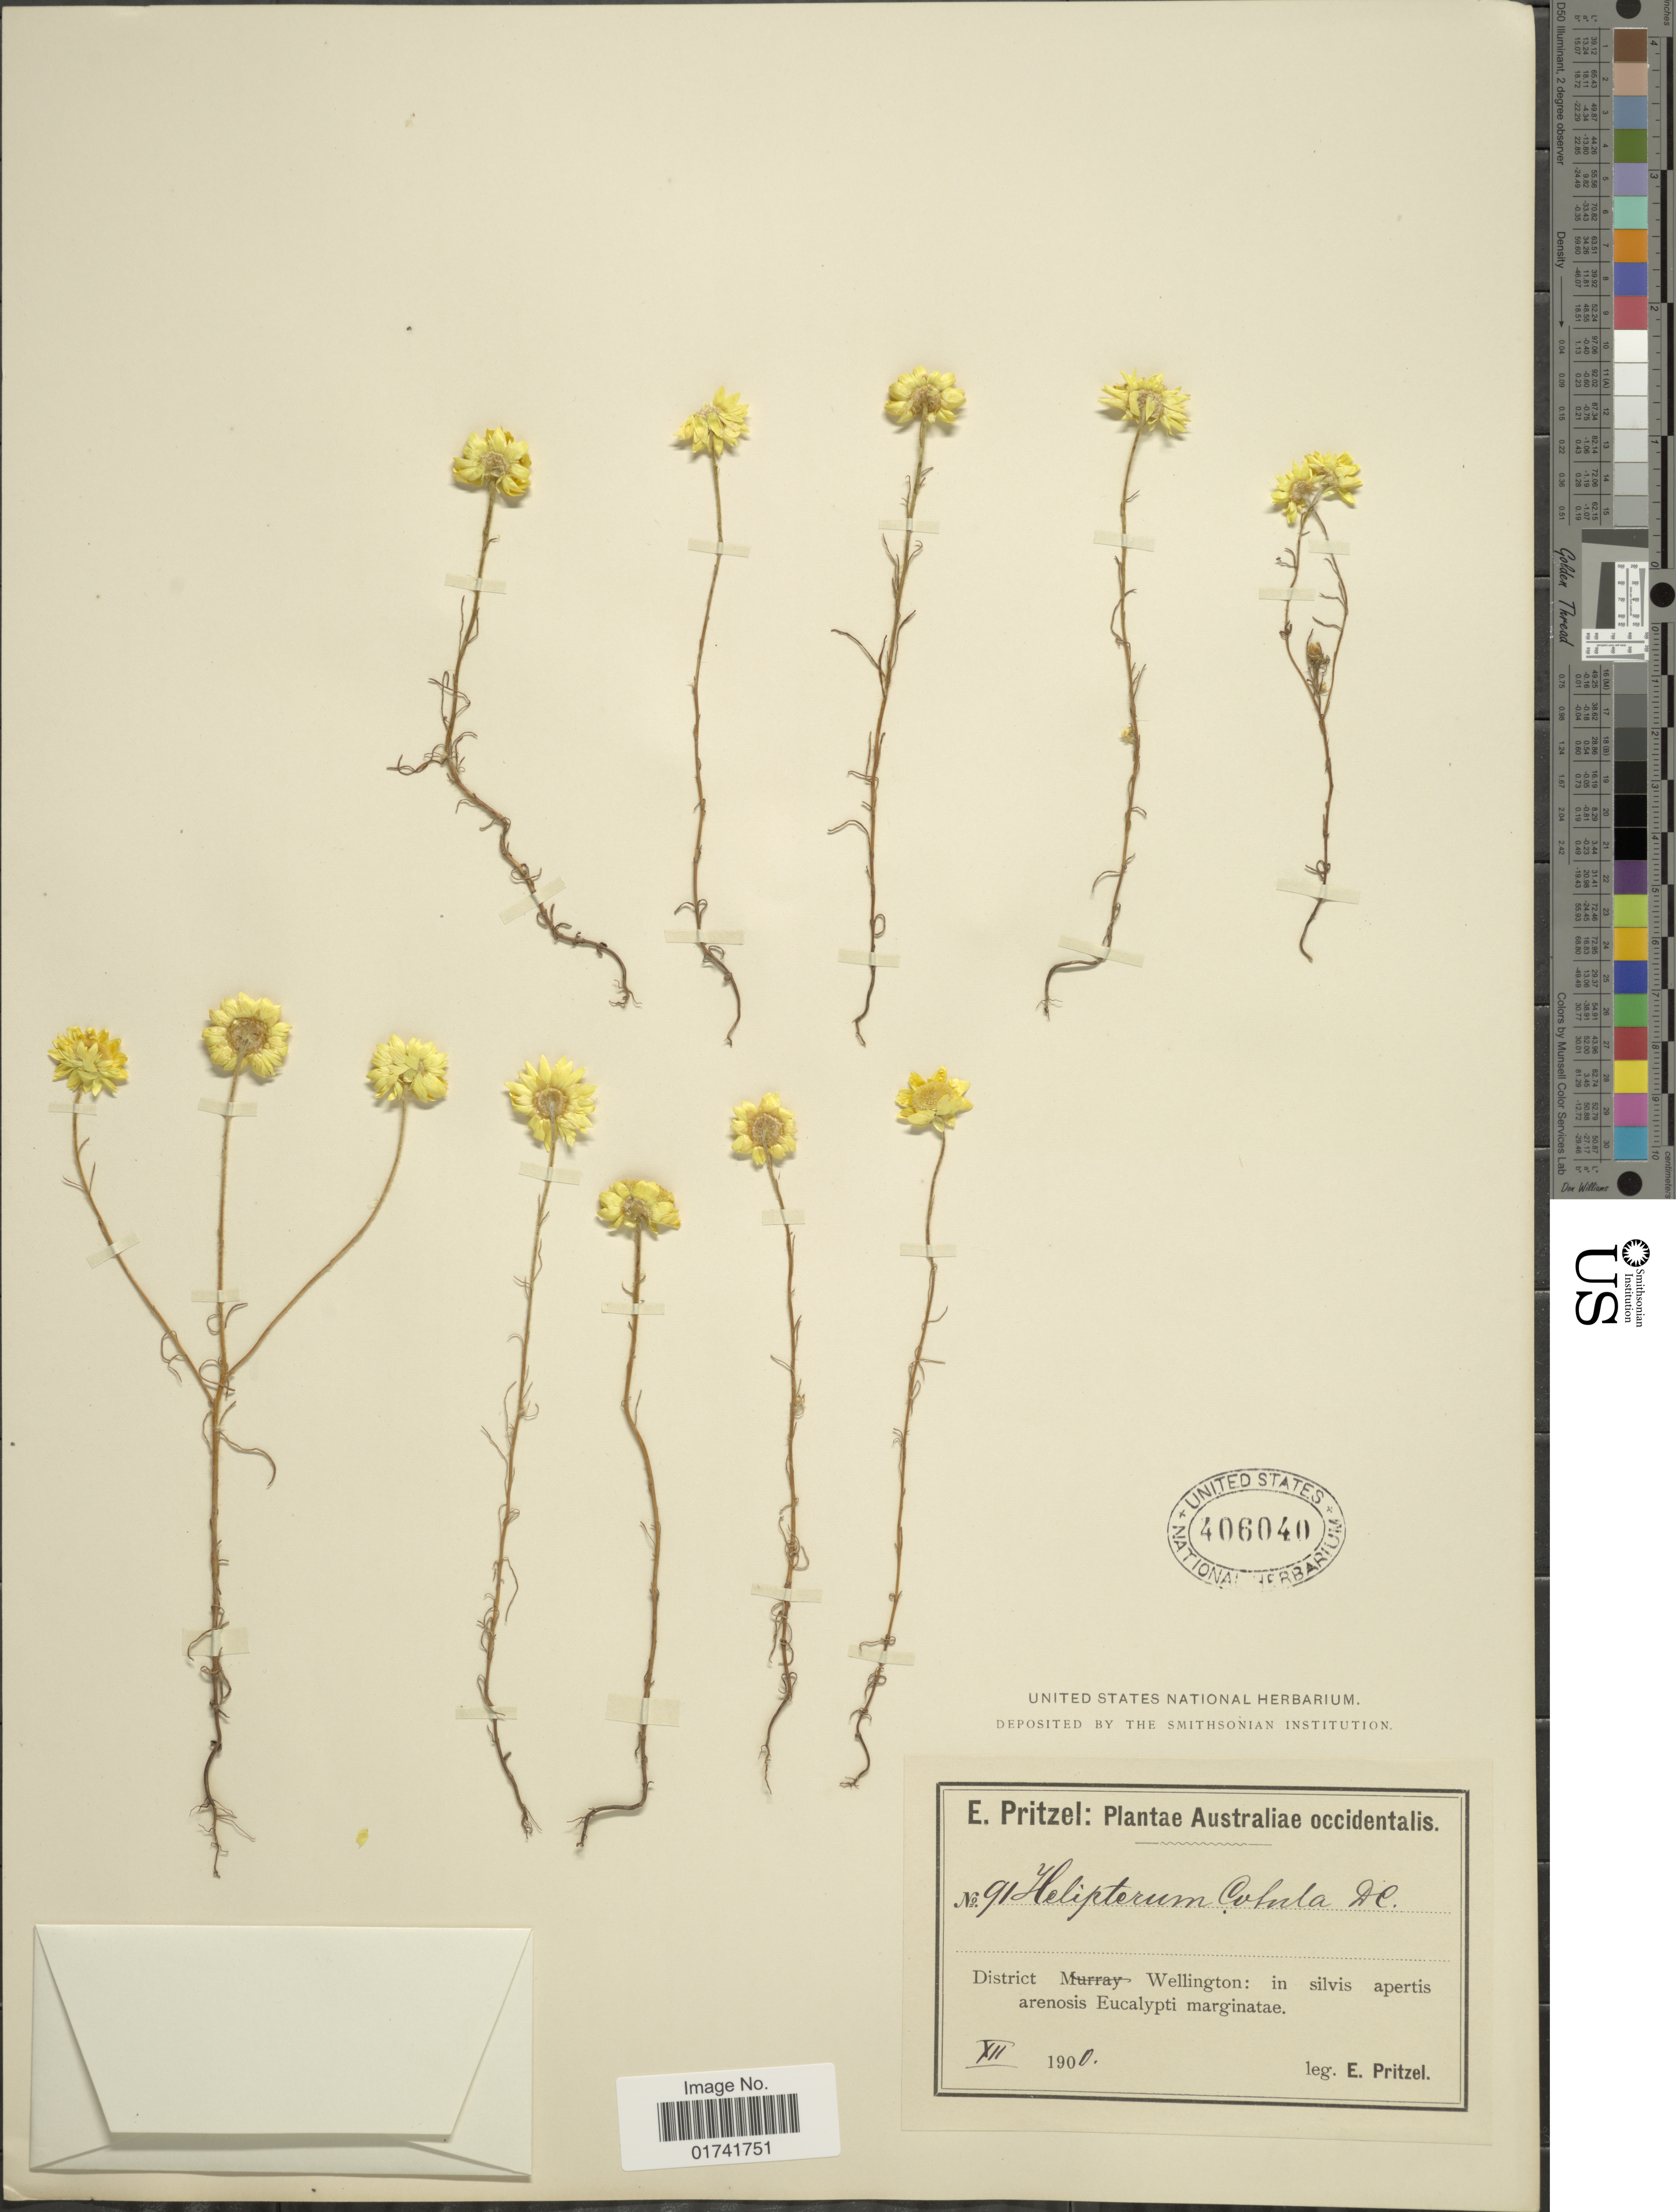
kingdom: Plantae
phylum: Tracheophyta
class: Magnoliopsida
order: Asterales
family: Asteraceae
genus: Hyalosperma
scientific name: Hyalosperma cotula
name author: (Benth.) Paul G. Wilson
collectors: E. G. Pritzel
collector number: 91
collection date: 1900-12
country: Australia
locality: District Wellington: in silvis apertis arenosis Eucalypti marginatae.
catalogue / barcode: US 406040